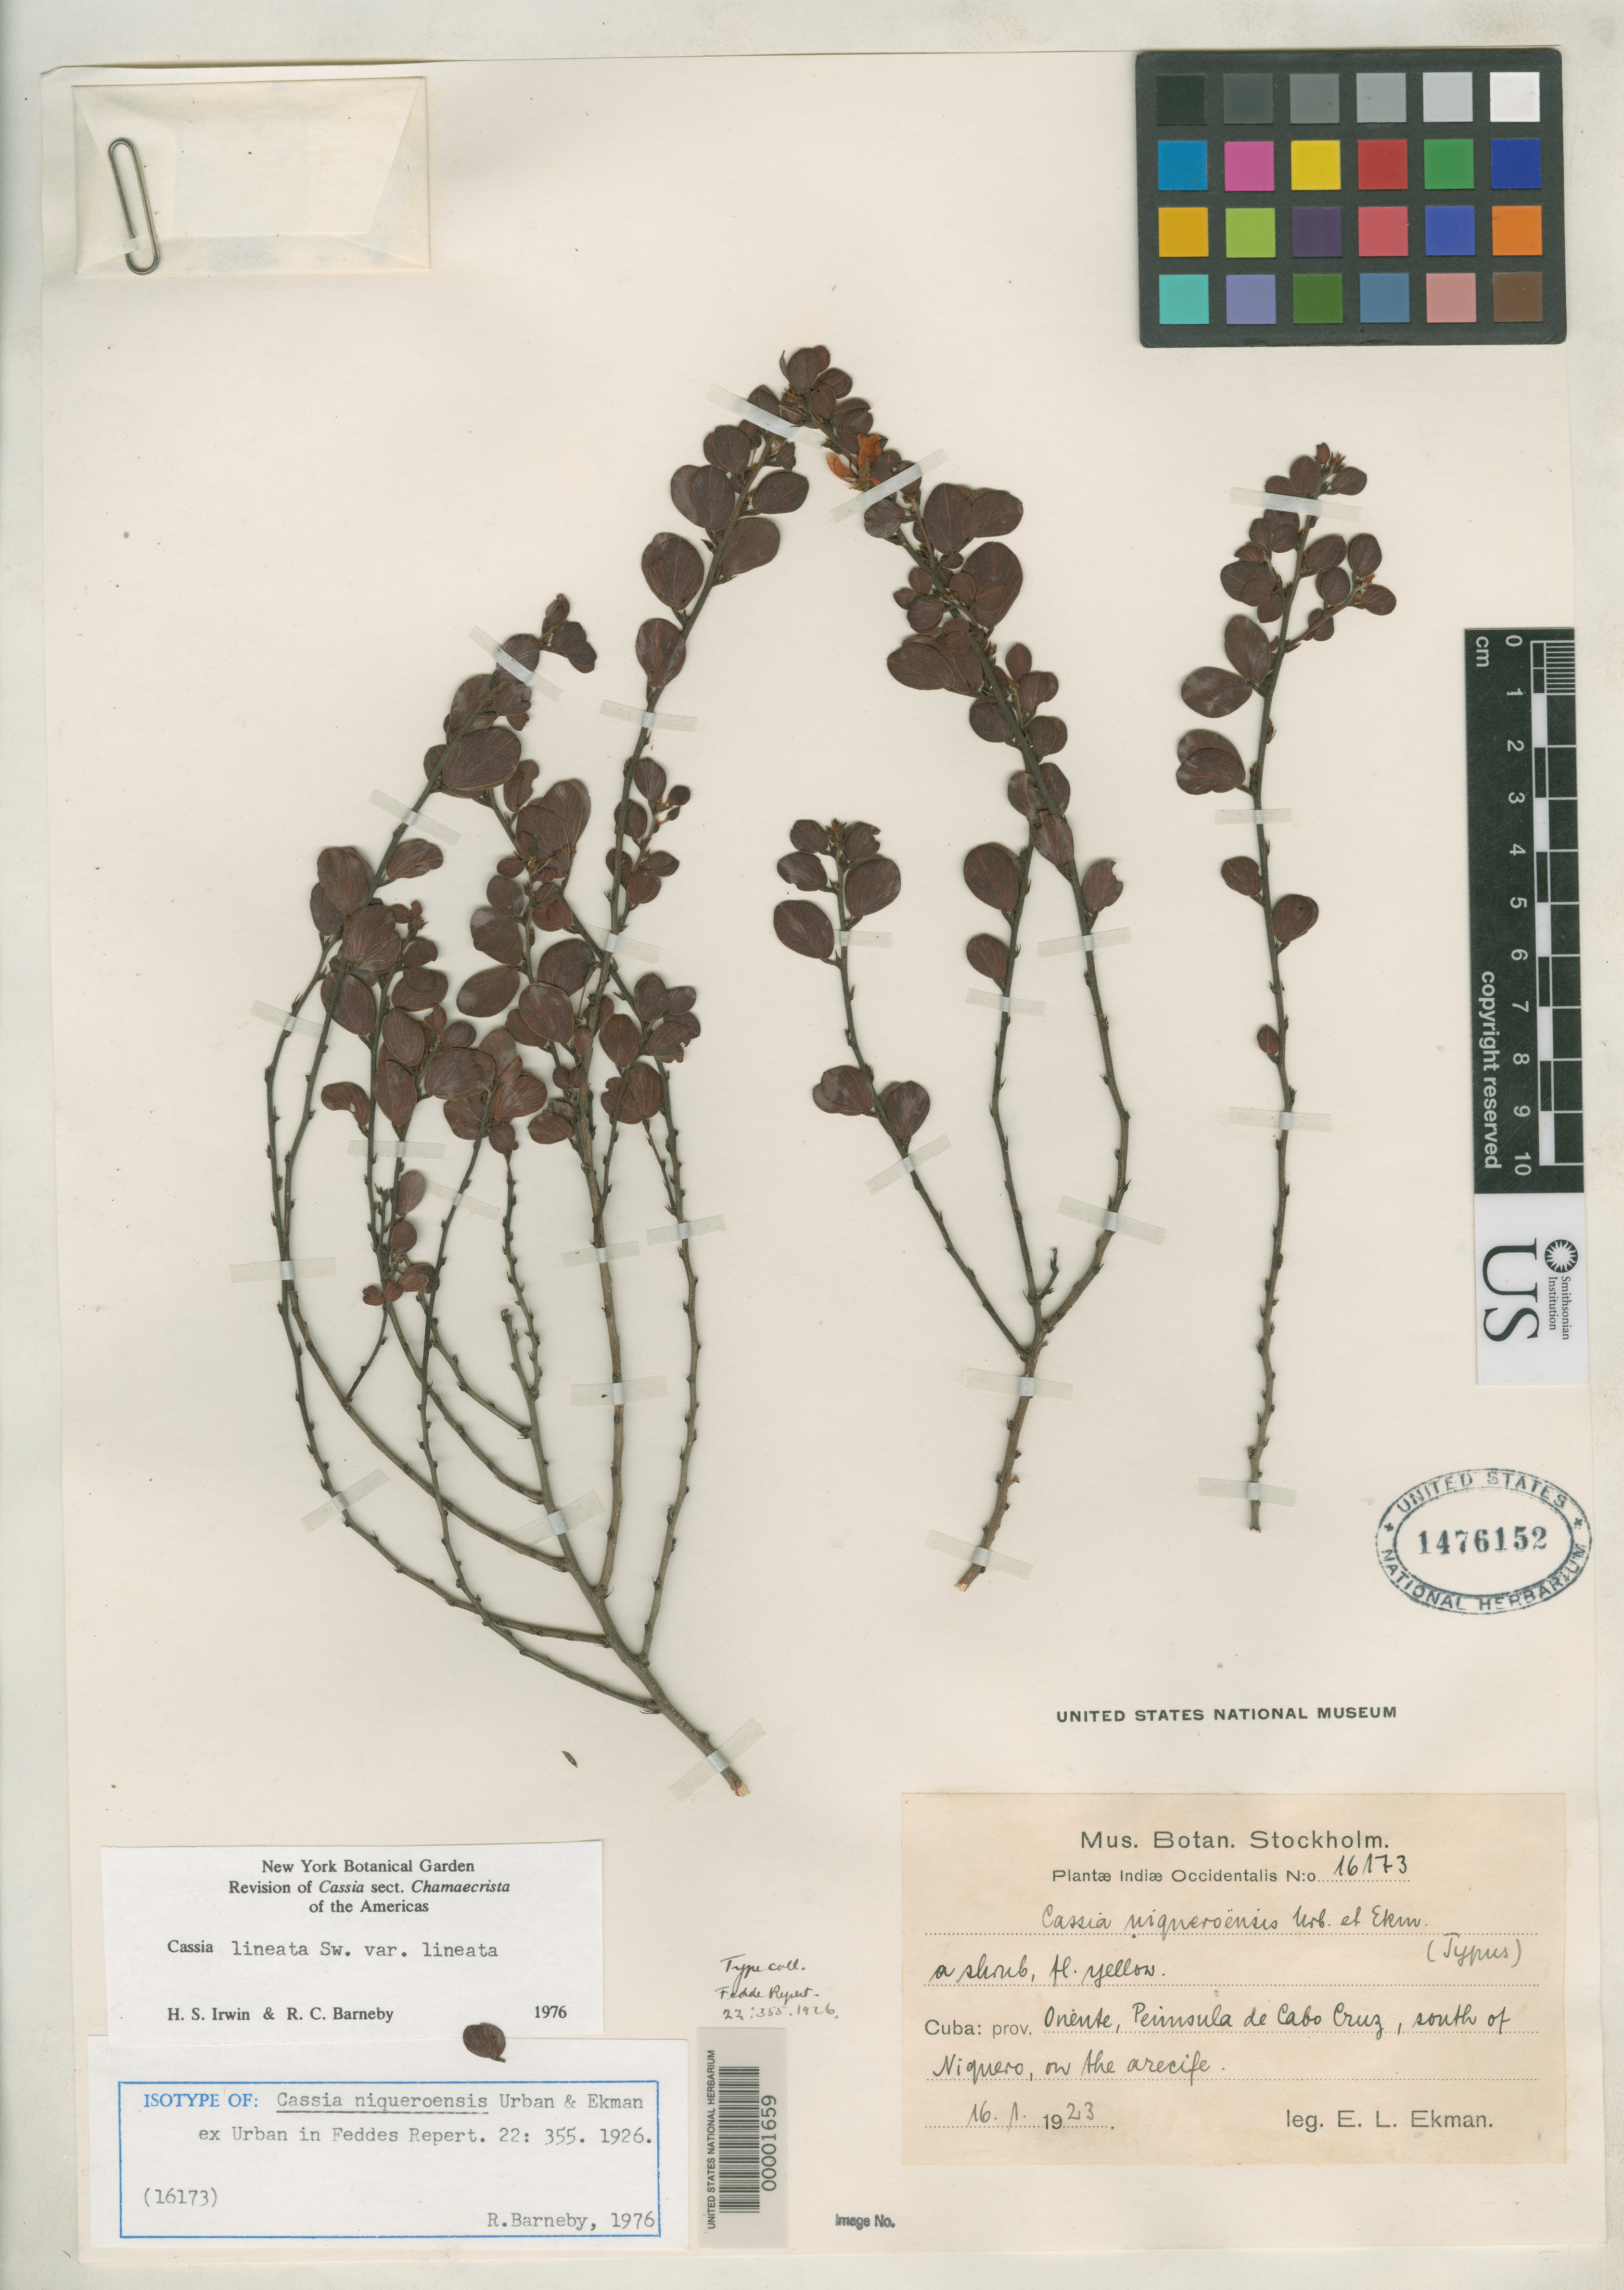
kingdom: Plantae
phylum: Tracheophyta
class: Magnoliopsida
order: Fabales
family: Fabaceae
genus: Cassia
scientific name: Cassia niqueroensis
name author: Urb. & Ekman ex Urb.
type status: Isotype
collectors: E. L. Ekman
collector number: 16173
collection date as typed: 16 Jan 1923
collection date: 1923-01-16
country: Cuba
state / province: Oriente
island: Greater Antilles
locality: Peninsula de Cabo Cruz, S of Niquero.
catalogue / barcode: US 1476152